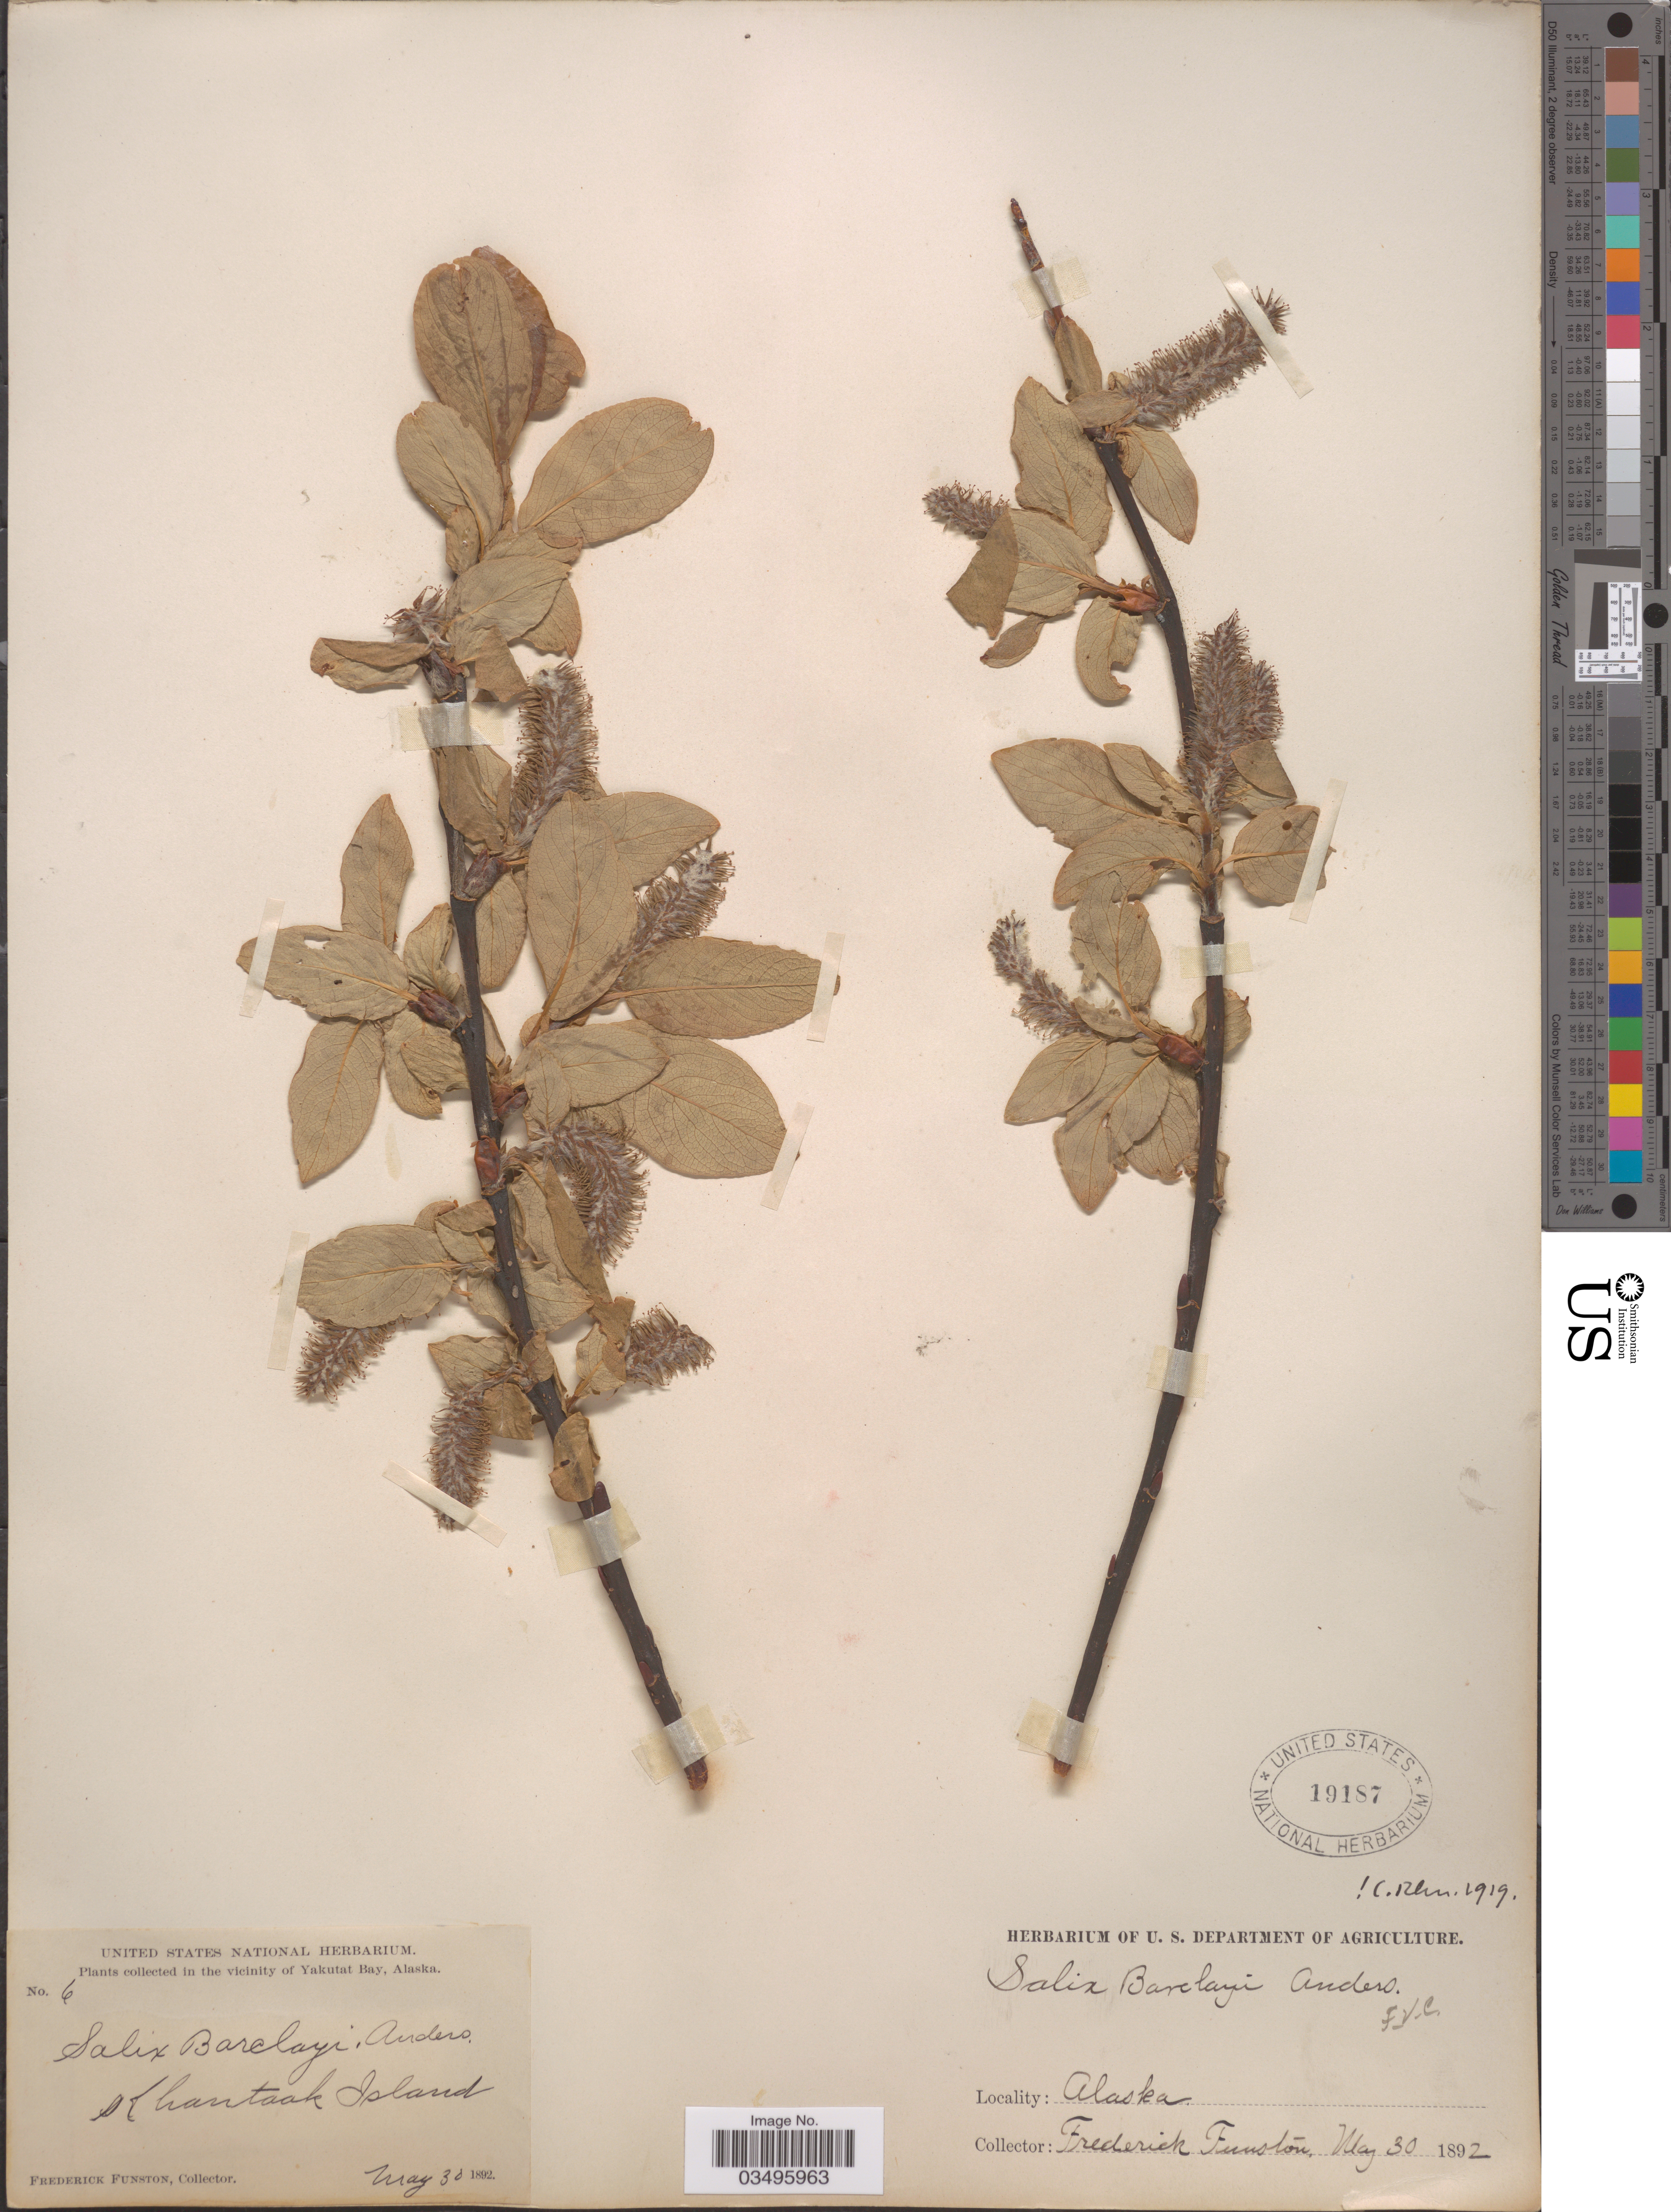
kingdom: Plantae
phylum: Tracheophyta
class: Magnoliopsida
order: Malpighiales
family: Salicaceae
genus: Salix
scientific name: Salix barclayi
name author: Andersson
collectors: F. Funston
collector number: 6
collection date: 1892-05-30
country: United States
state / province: Alaska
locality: In the vicinity of Yakutat Bay. Khantaak Island.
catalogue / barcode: US 19187